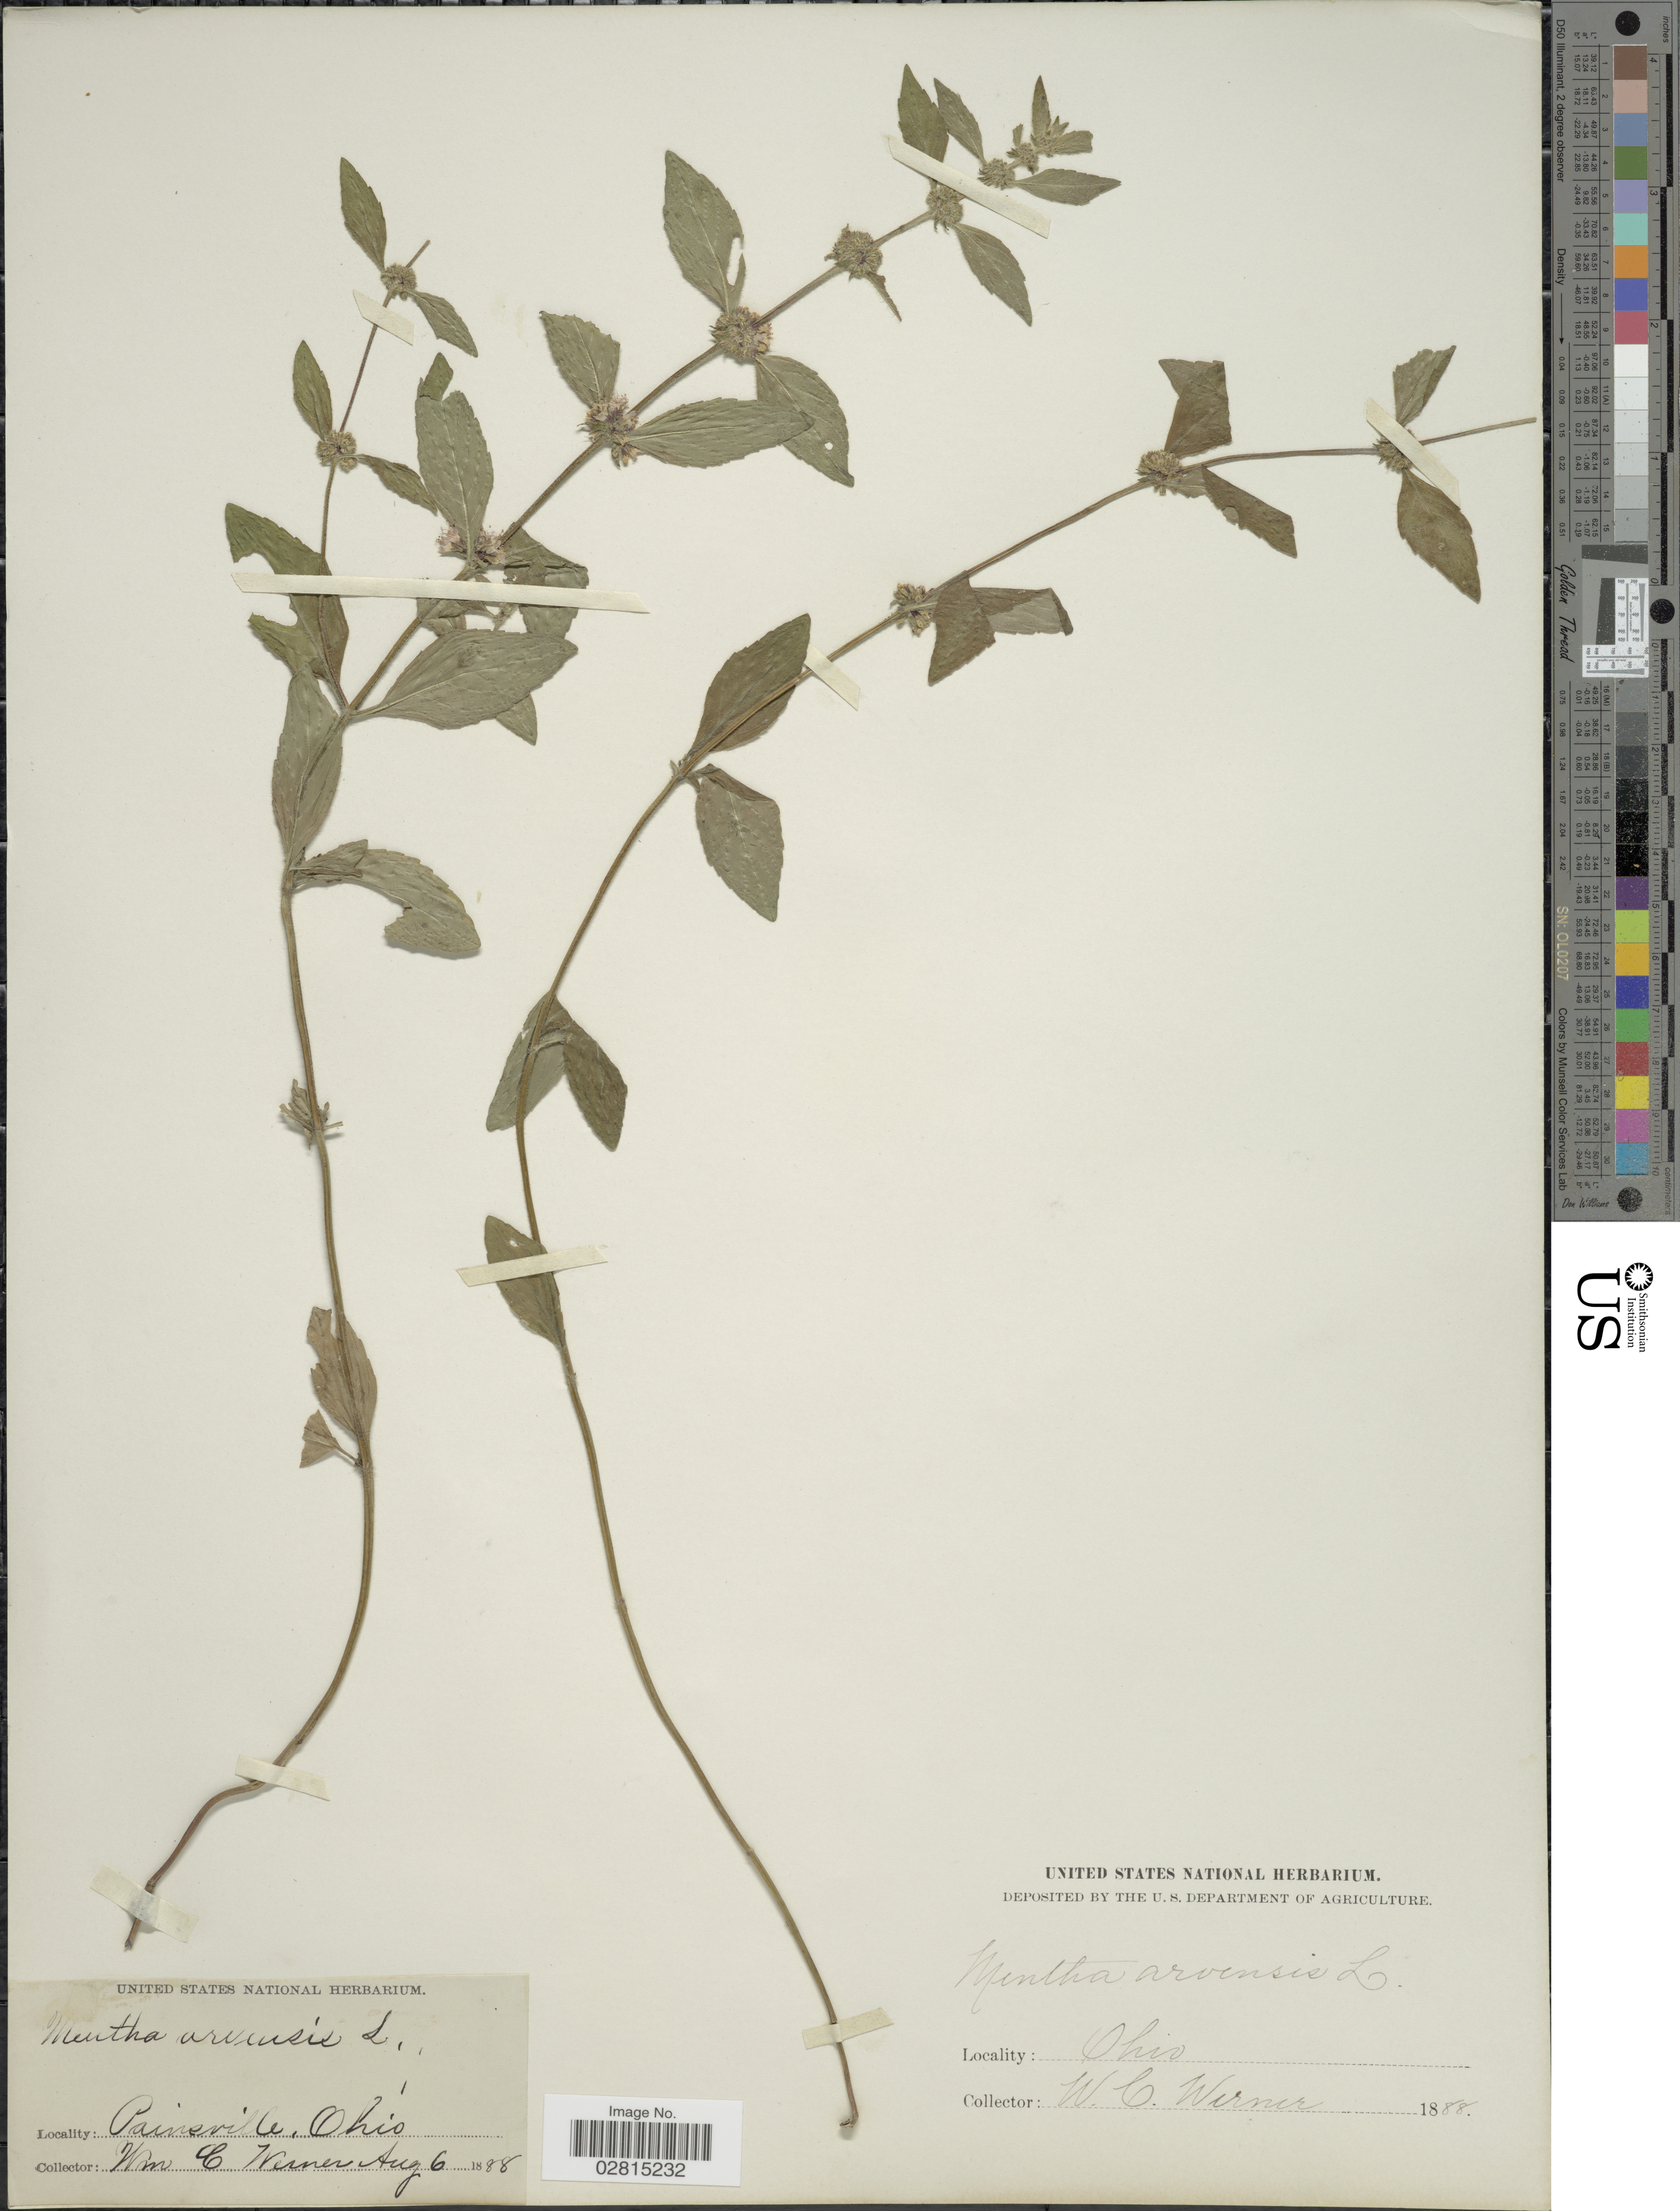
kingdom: Plantae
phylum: Tracheophyta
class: Magnoliopsida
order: Lamiales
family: Lamiaceae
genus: Mentha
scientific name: Mentha arvensis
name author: L.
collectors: W. Werner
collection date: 1888-08-06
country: United States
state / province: Ohio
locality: Painsville.